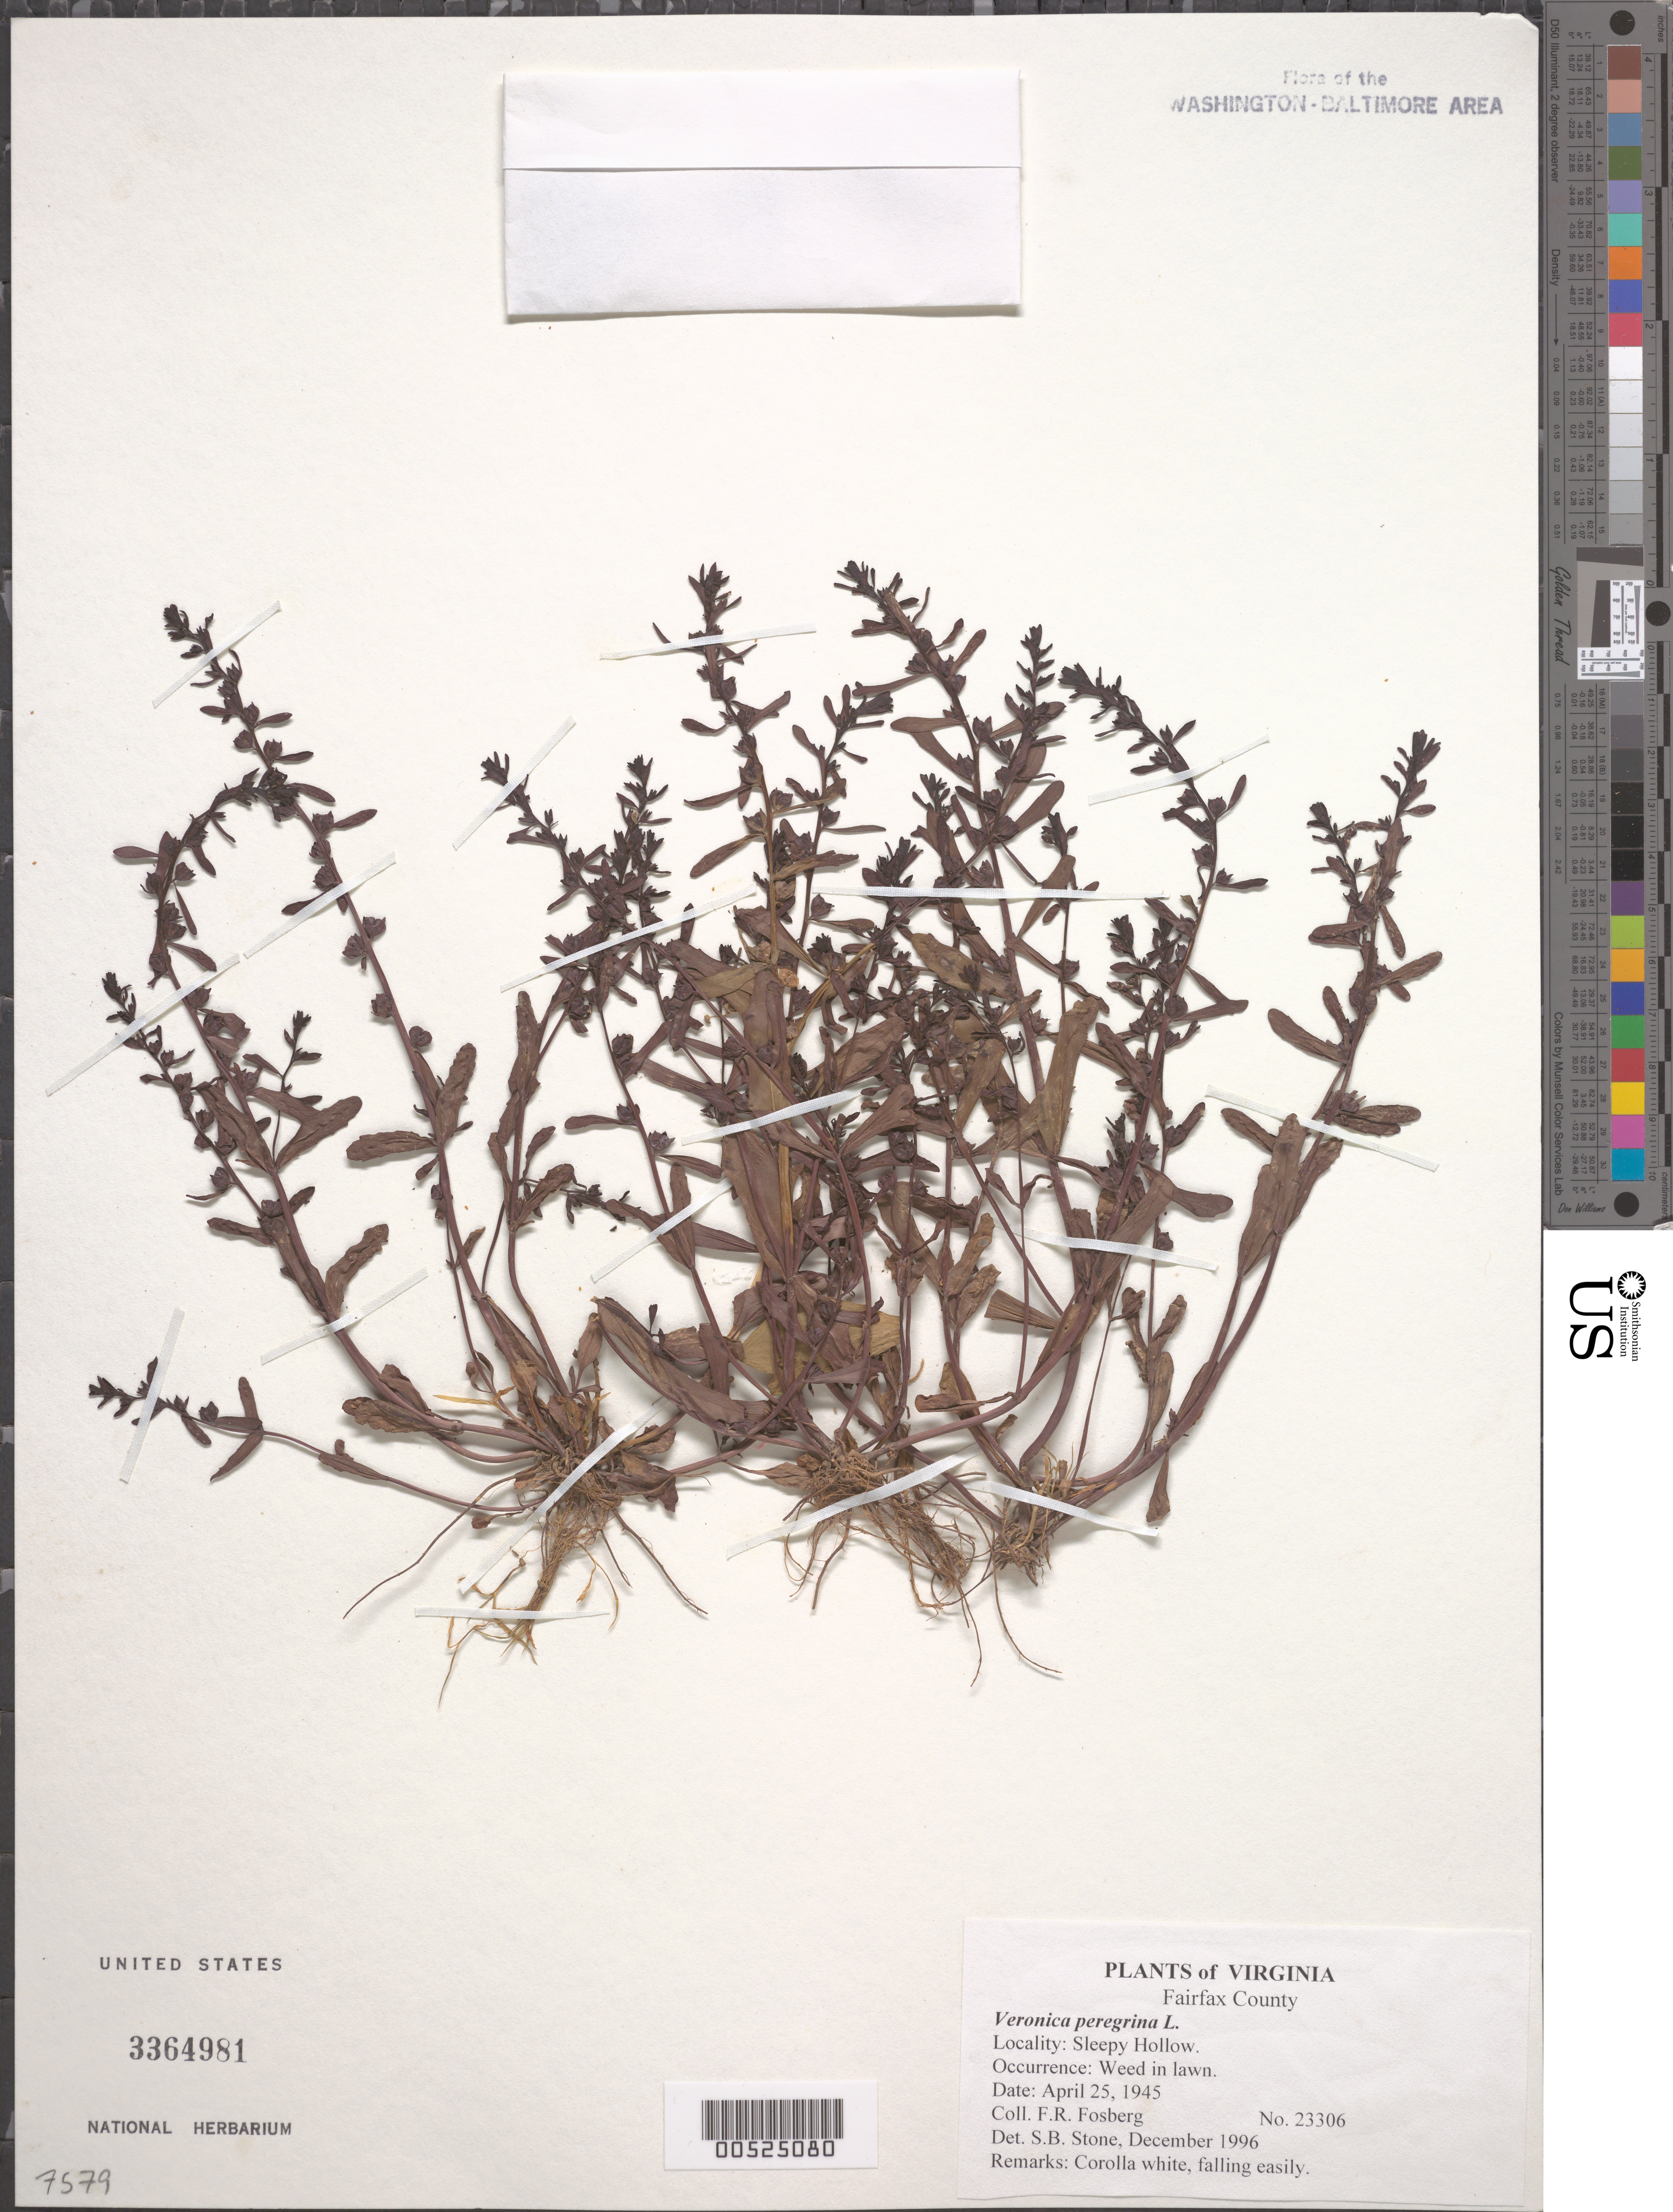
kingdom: Plantae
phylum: Tracheophyta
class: Magnoliopsida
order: Lamiales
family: Plantaginaceae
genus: Veronica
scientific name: Veronica peregrina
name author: L.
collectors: F. R. Fosberg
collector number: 23306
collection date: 1945-04-25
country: United States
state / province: Virginia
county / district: Fairfax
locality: Fairfax County.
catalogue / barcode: US 3364981